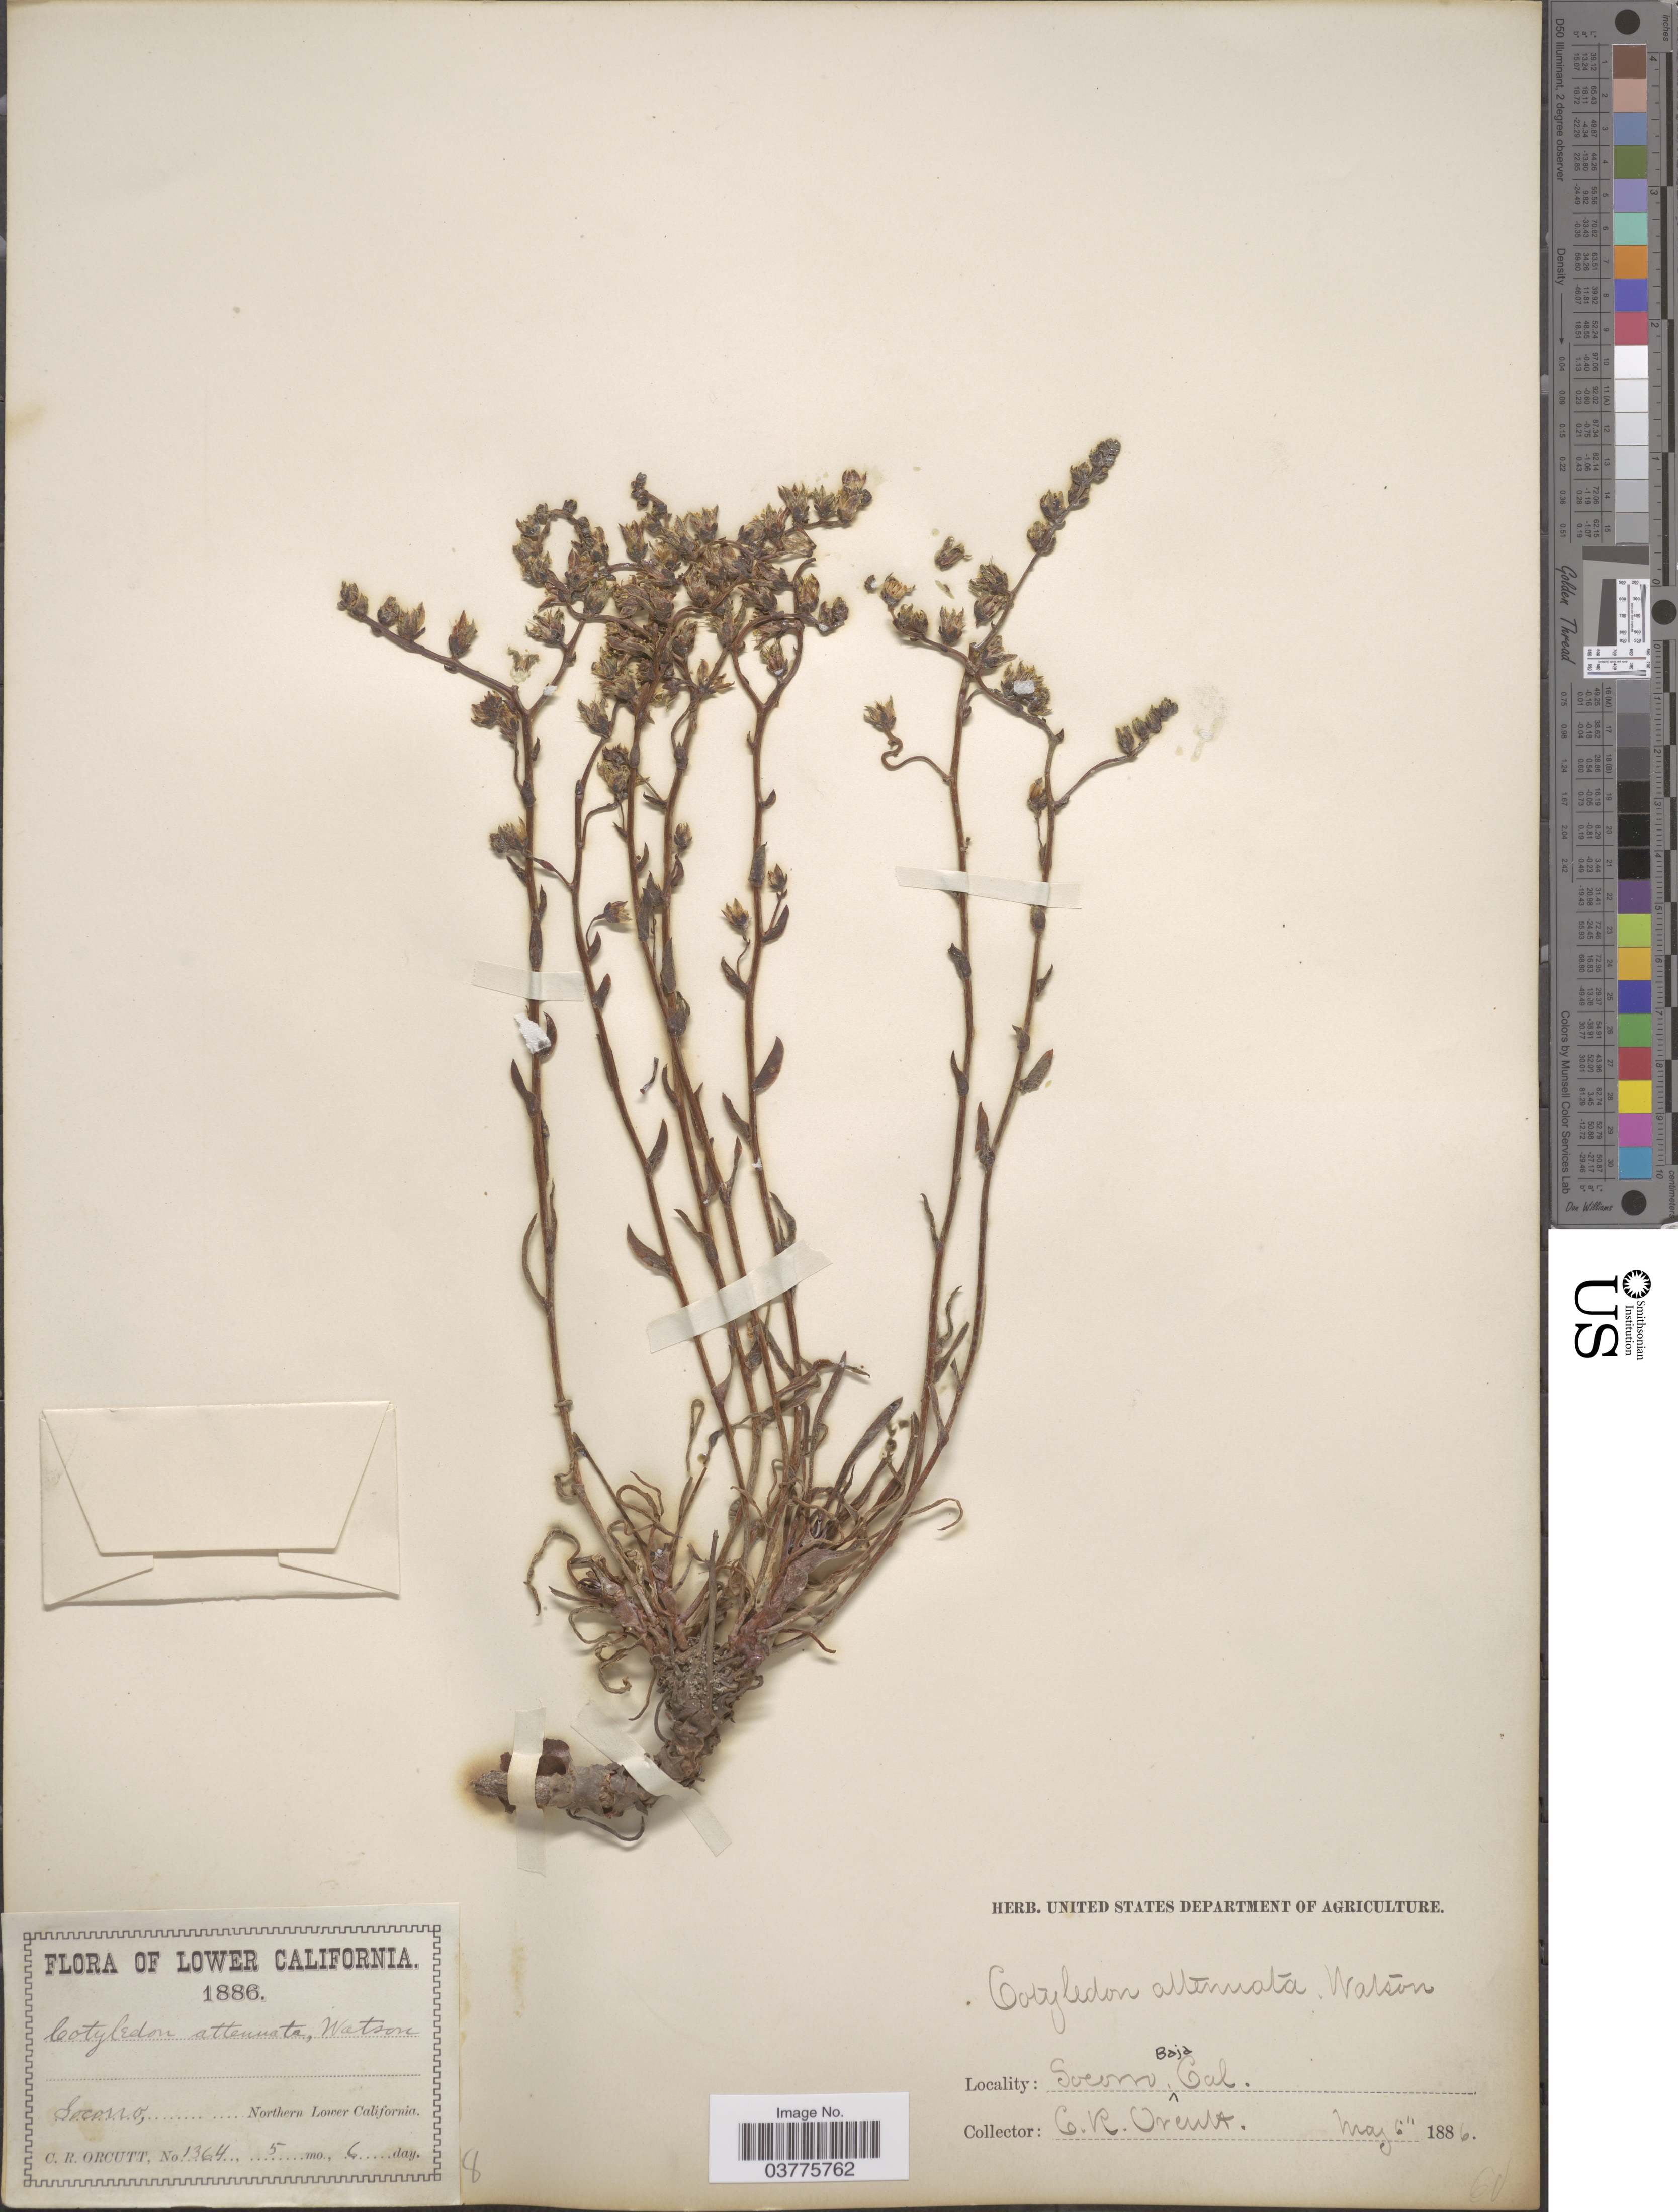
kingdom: Plantae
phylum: Tracheophyta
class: Magnoliopsida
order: Saxifragales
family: Crassulaceae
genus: Dudleya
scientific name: Dudleya attenuata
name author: (S. Watson) Moran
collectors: C. R. Orcutt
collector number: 1364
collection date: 1886-05-06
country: Mexico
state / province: Baja California Norte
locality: Socono, Northern Lower California.